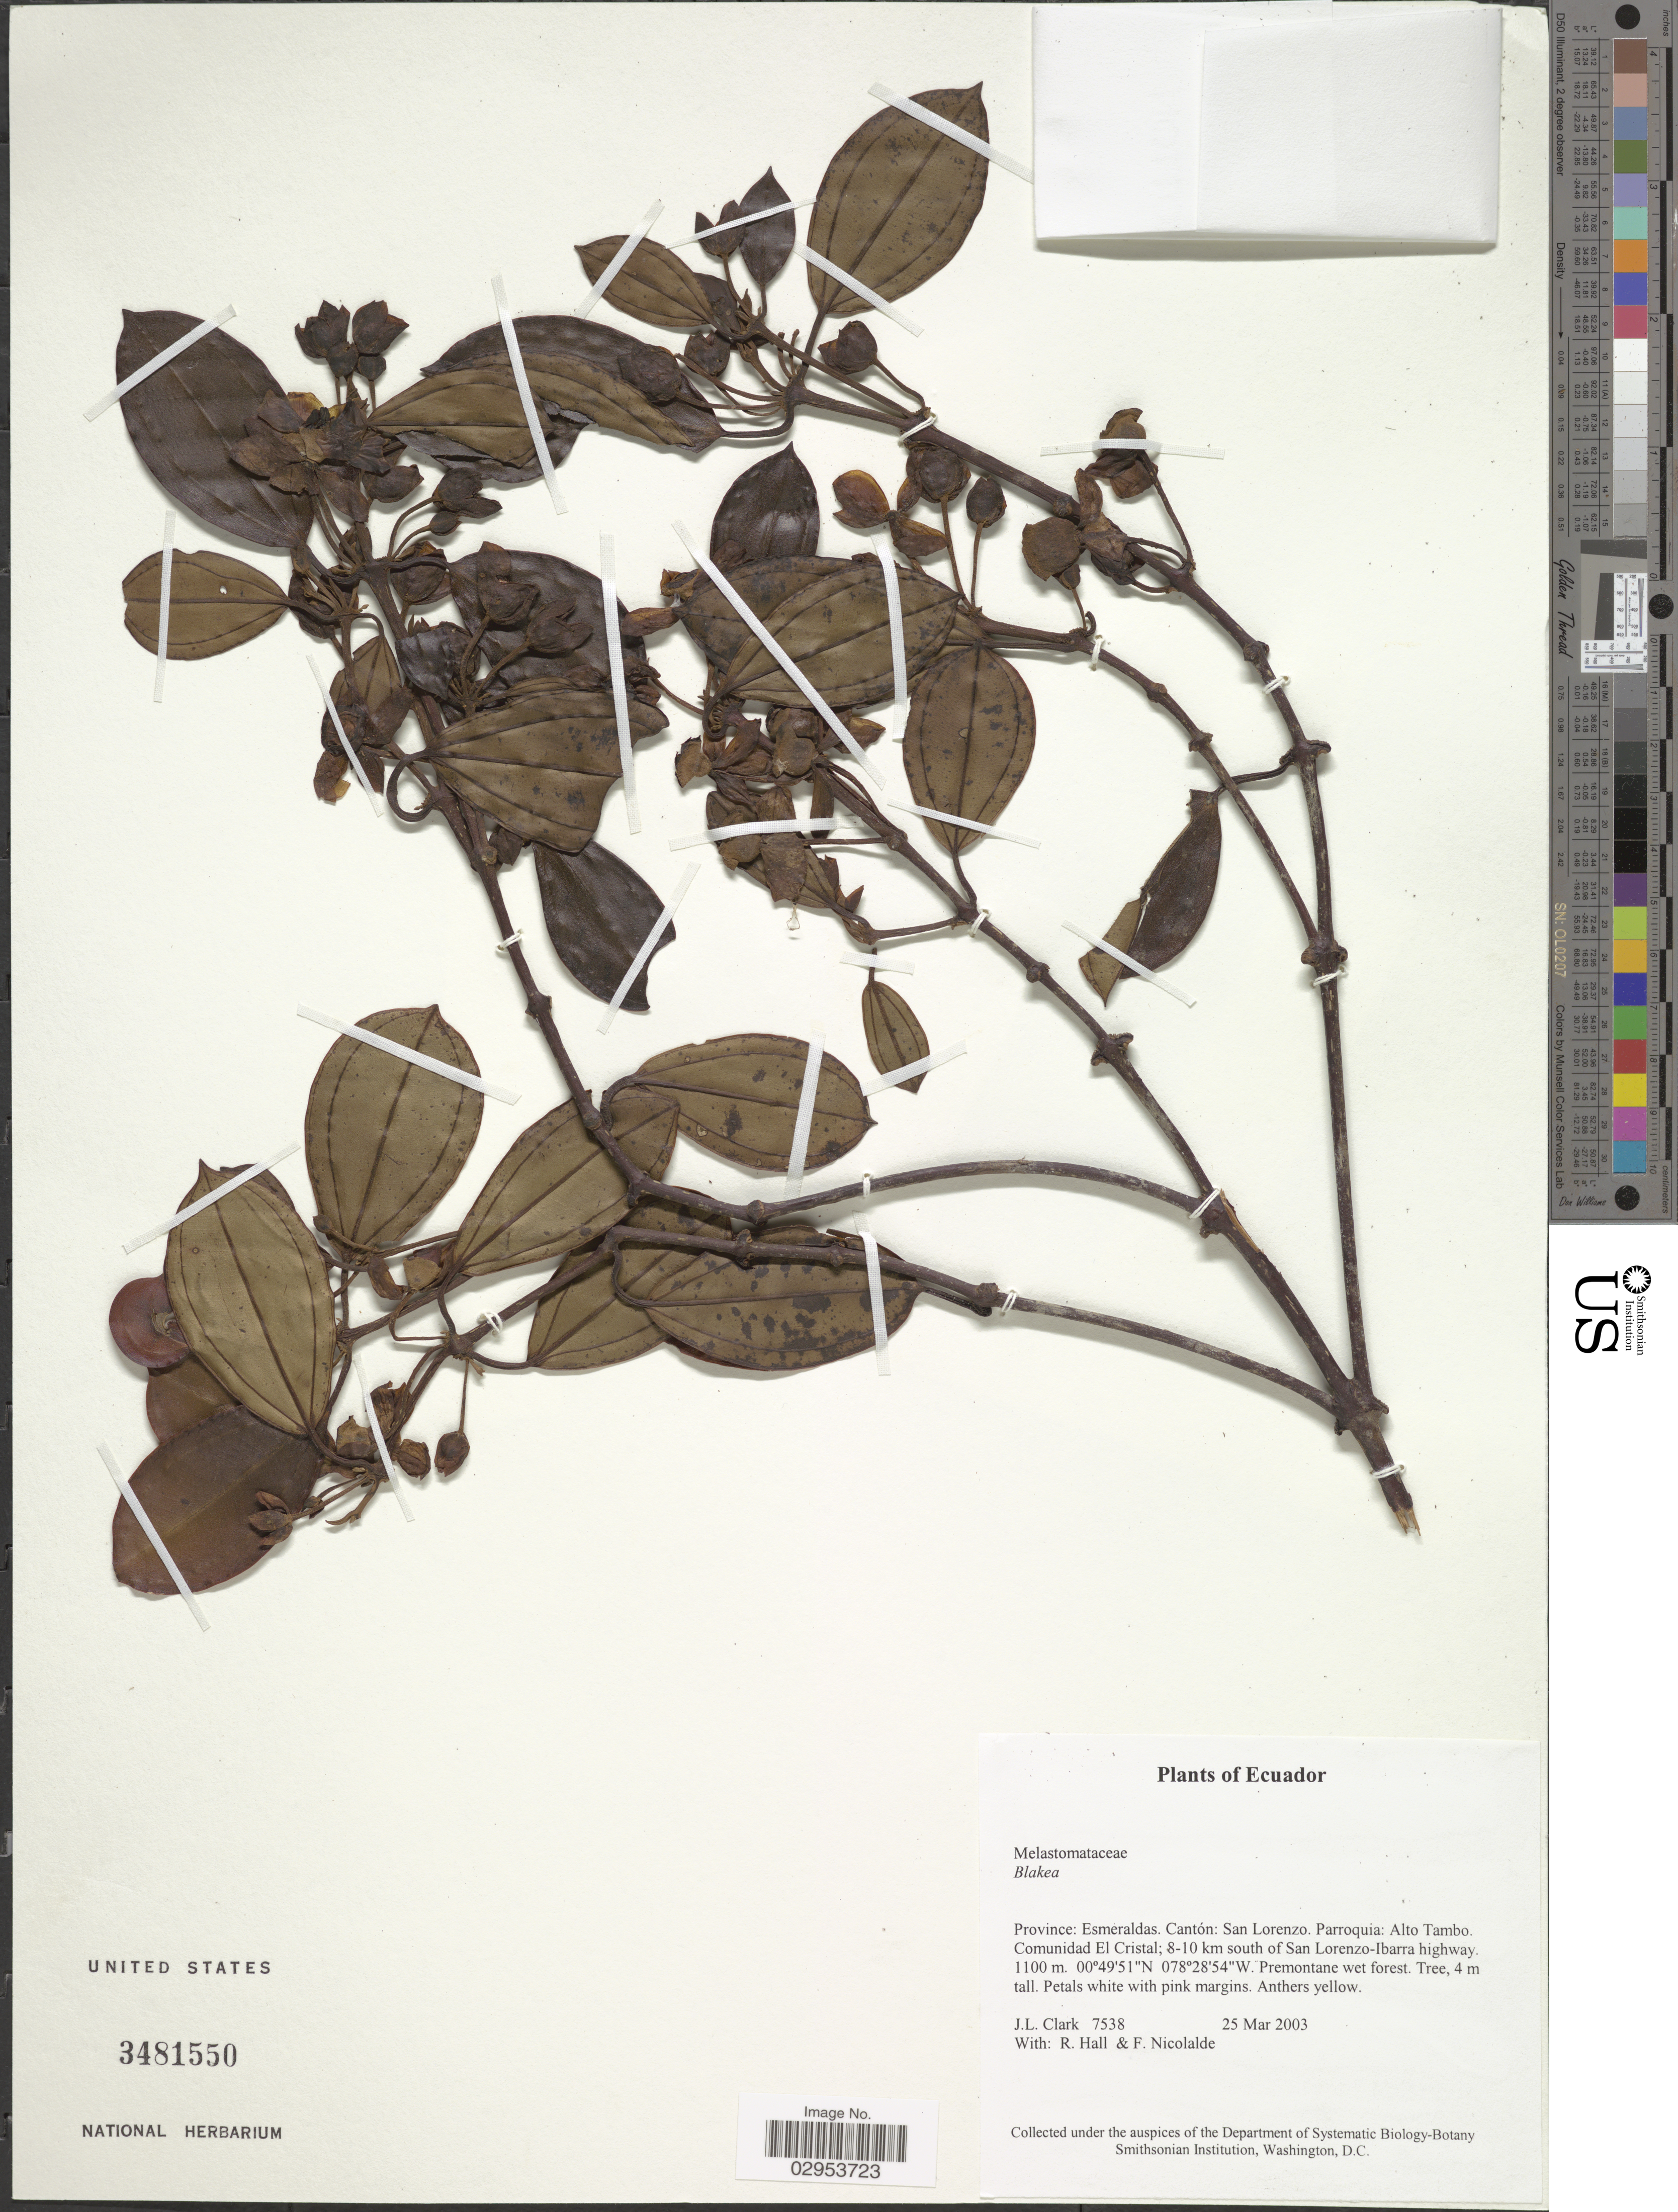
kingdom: Plantae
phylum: Tracheophyta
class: Magnoliopsida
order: Myrtales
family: Melastomataceae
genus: Blakea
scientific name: Blakea sp.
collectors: J. L. Clark, R. Hall & F. Nicolalde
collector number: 7538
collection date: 2003-03-25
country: Ecuador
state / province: Esmeraldas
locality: Cantón: San Lorenzo. Parroquia: Alto Tambo. Comunidad El Cristal; 8-10 km south of San Lorenzo-Ibarra highway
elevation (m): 1100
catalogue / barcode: US 3481550